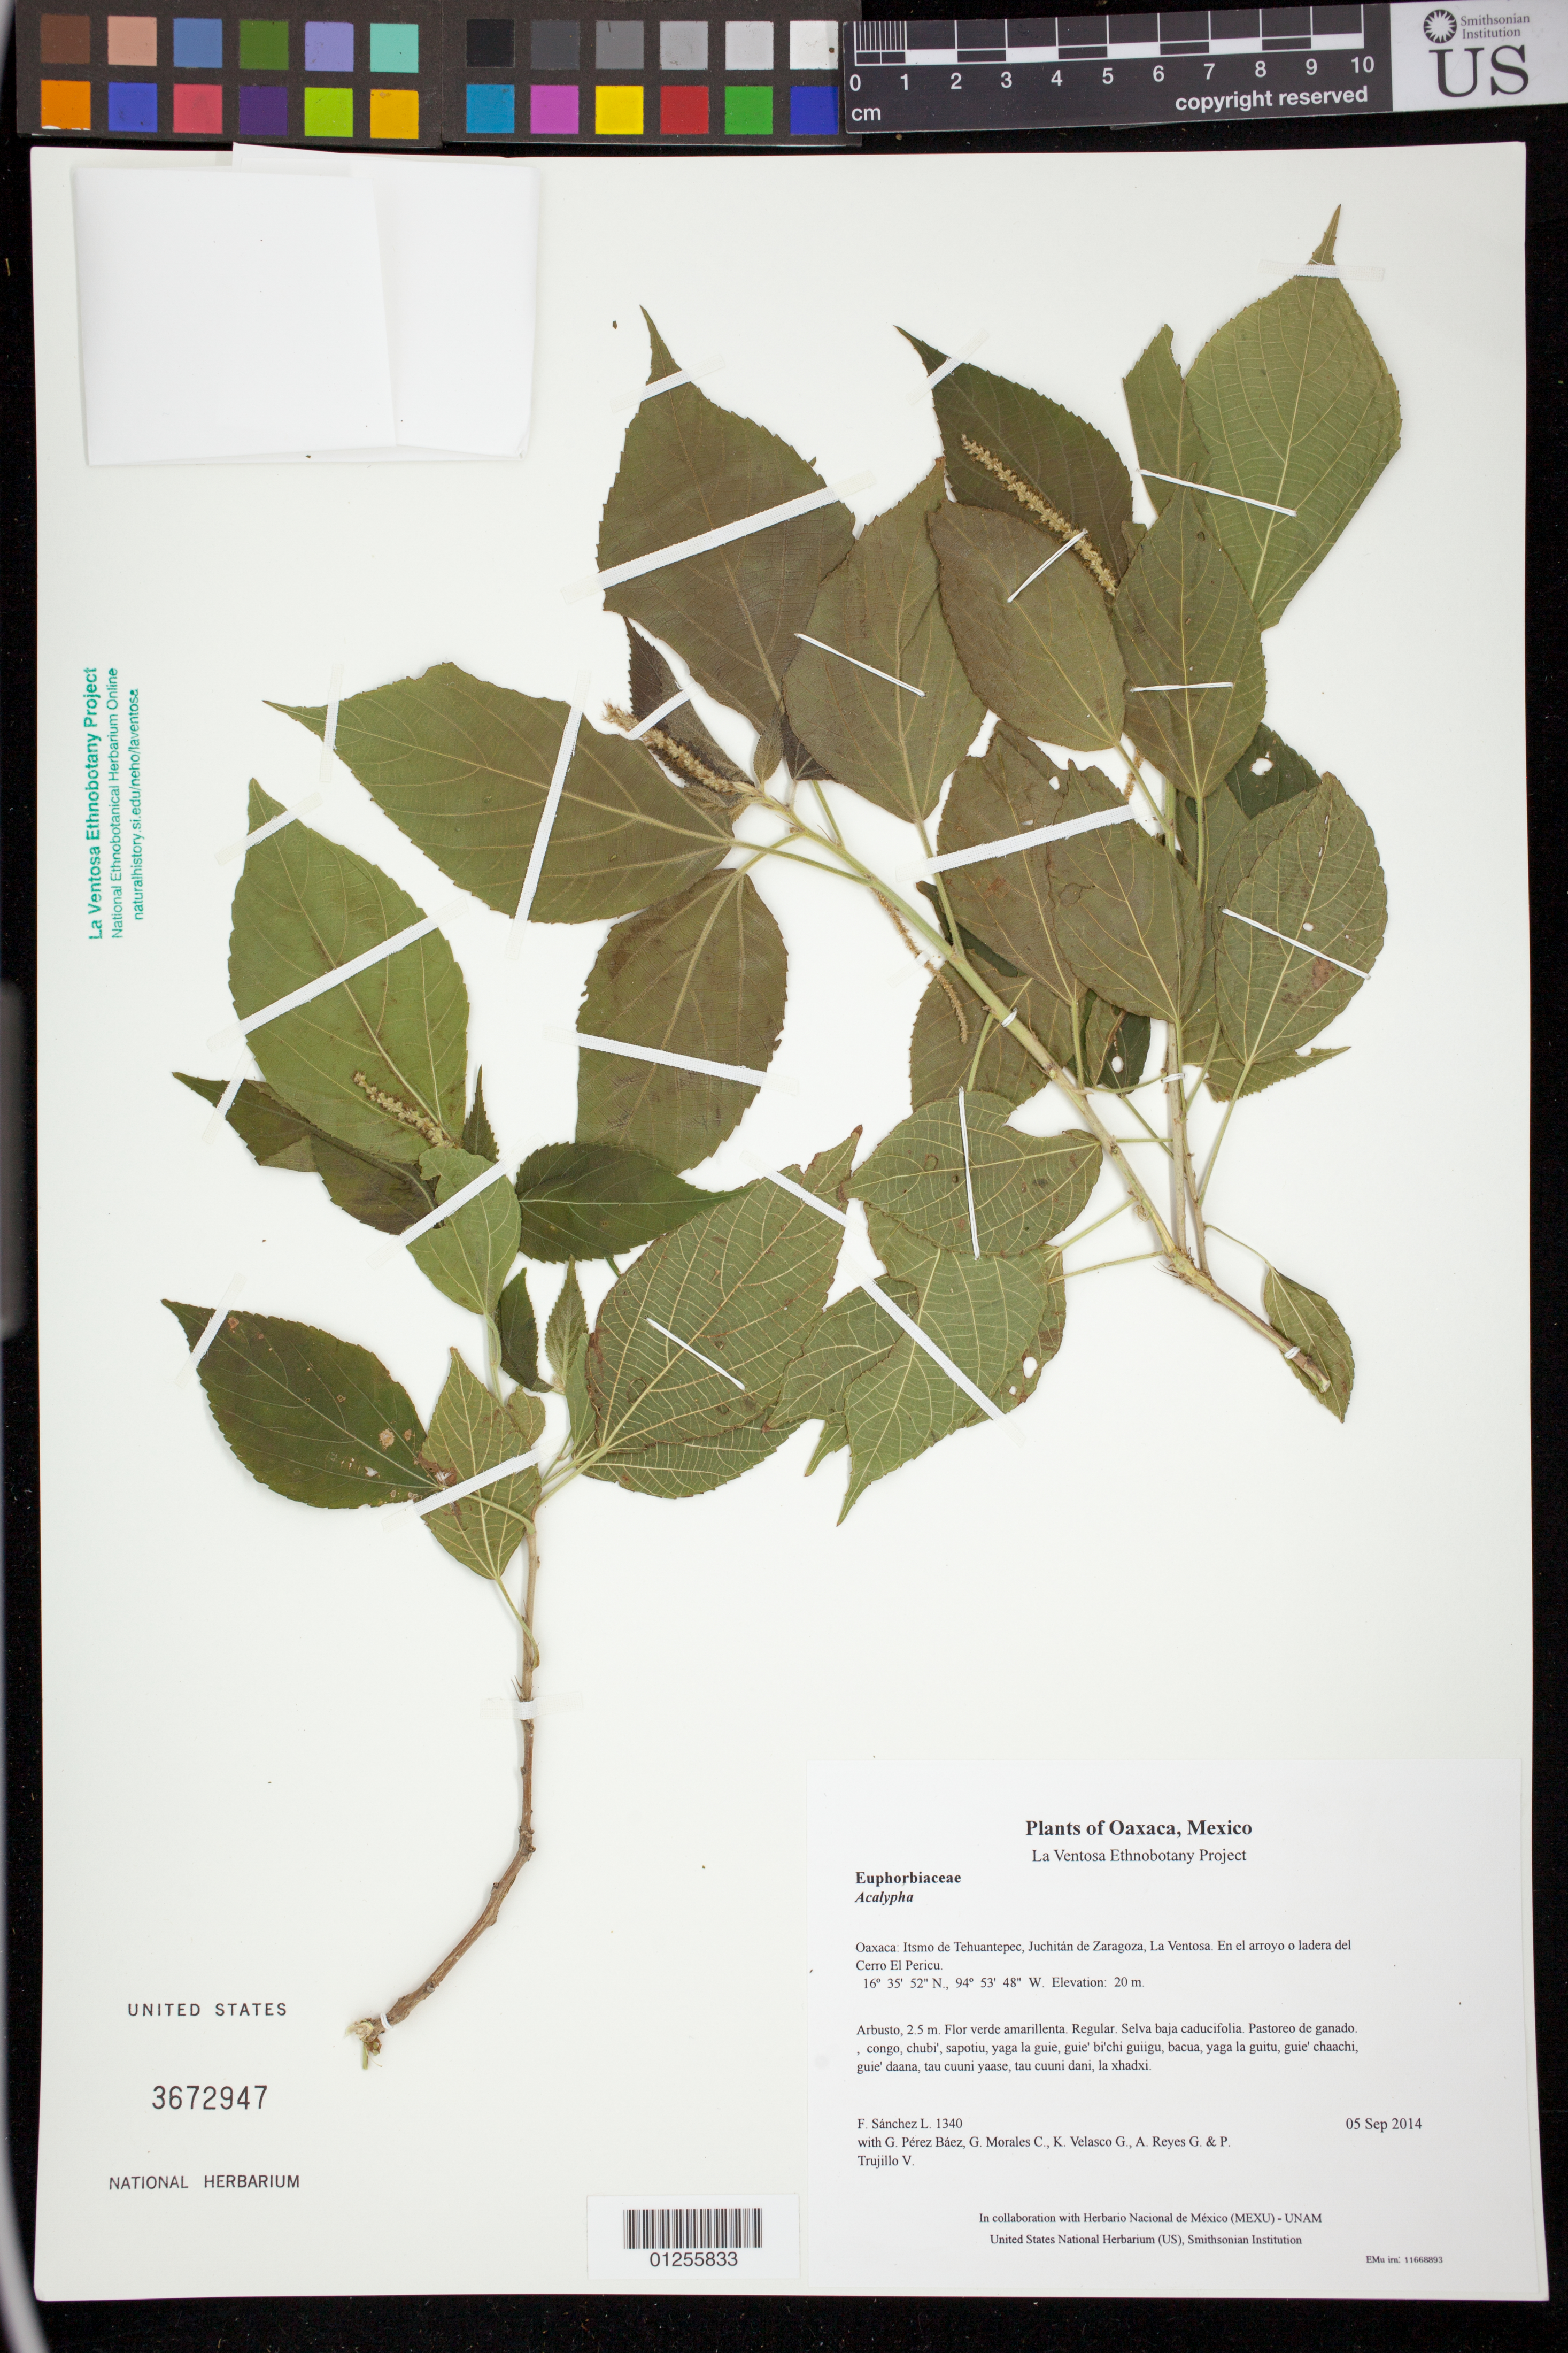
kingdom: Plantae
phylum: Tracheophyta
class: Magnoliopsida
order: Malpighiales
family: Euphorbiaceae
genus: Acalypha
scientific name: Acalypha schiedeana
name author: Schltdl.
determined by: Martínez Gordillo, M.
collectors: F. Sánchez L., G. Pérez Báez, G. Morales C., K. Velasco G., A. Reyes G. & P. Trujillo V.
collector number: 1340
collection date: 2014-09-05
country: Mexico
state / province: Oaxaca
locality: Itsmo de Tehuantepec, Juchitán de Zaragoza, La Ventosa. En el arroyo o ladera del Cerro El Pericu.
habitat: Selva baja caducifolia. Pastoreo de ganado.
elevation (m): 20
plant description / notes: JEBOT, MEXU, SERO, US; Yaga bandaga. 2.5 m. Guie' naga' naguchi ga. Nuu.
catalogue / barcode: US 3672947